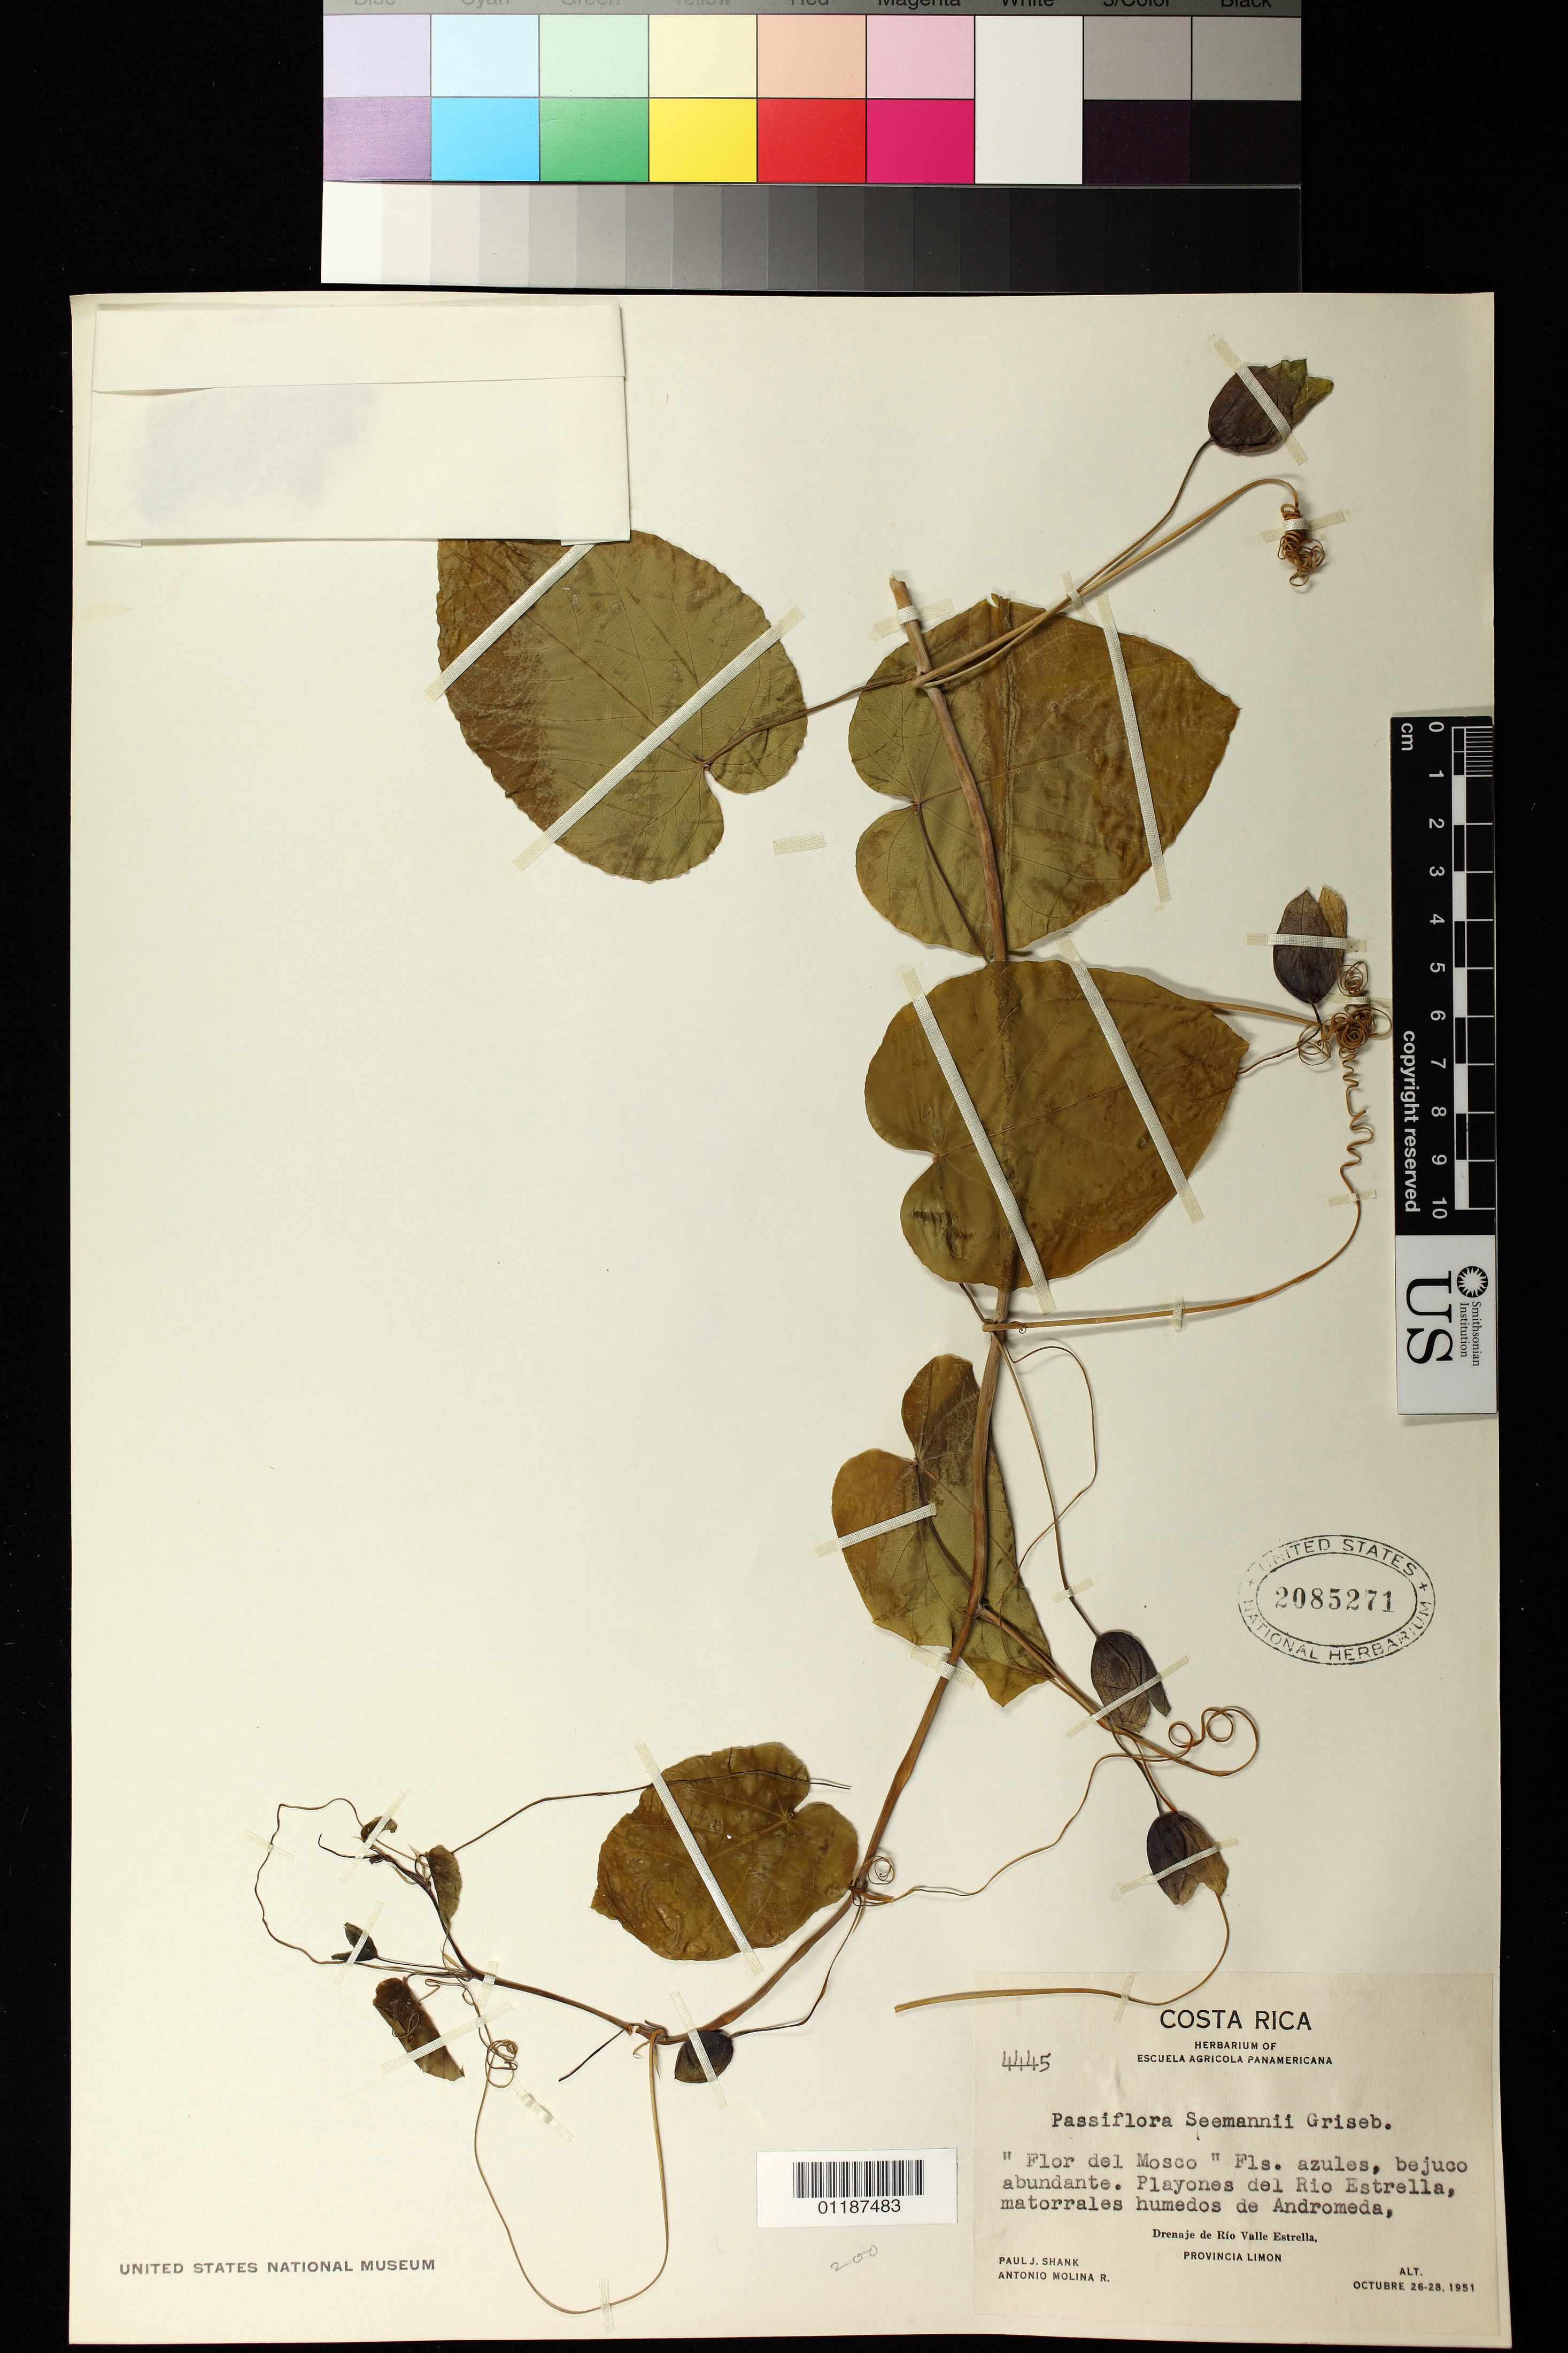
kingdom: Plantae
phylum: Tracheophyta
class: Magnoliopsida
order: Malpighiales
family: Passifloraceae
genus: Passiflora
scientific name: Passiflora seemannii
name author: Griseb.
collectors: P. J. Shank & A. Molina R.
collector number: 4445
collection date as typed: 1951 Oct 26 1951 Oct 28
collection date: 1951-10-26/1951-10-28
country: Costa Rica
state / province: Limón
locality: Drenaje de Rio Valle Estrella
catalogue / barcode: US 2085271